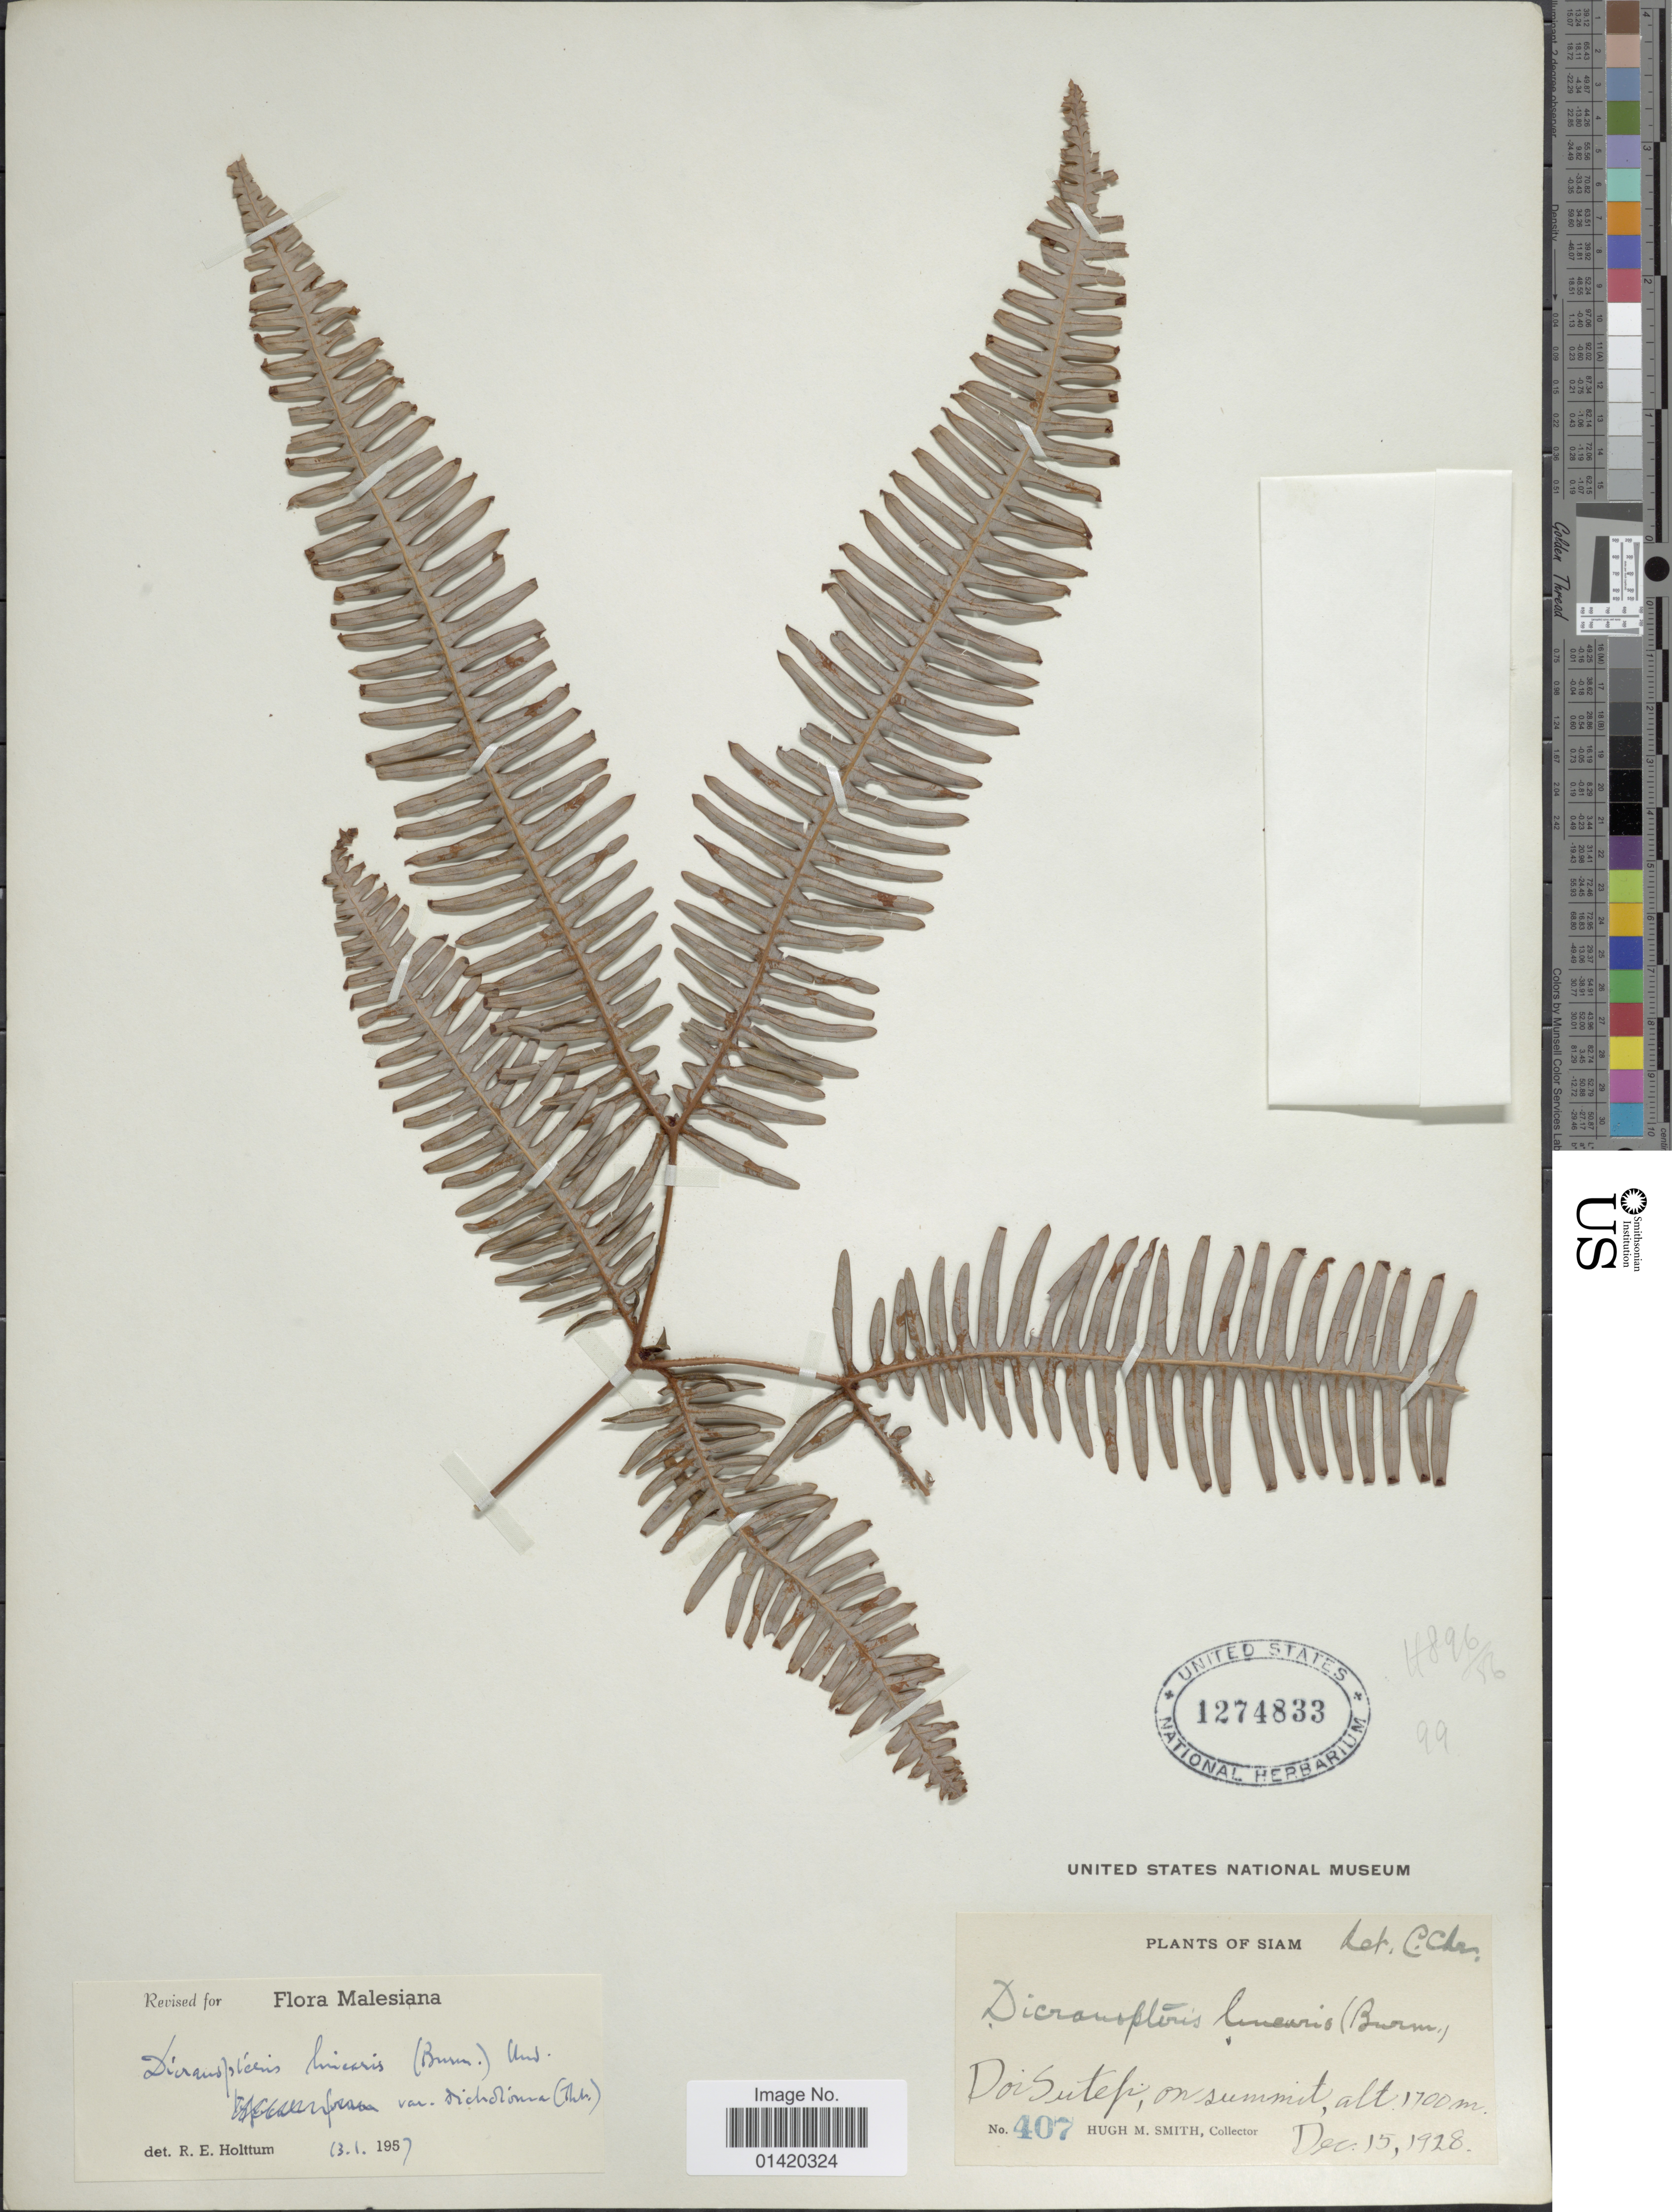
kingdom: Plantae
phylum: Tracheophyta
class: Polypodiopsida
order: Gleicheniales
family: Gleicheniaceae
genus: Dicranopteris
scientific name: Dicranopteris linearis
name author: (Burm. f.) Underw.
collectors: H. M. Smith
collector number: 407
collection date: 1928-12-15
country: Thailand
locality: Siam, Doi Sutep, on summit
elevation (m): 1700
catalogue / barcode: US 1274833